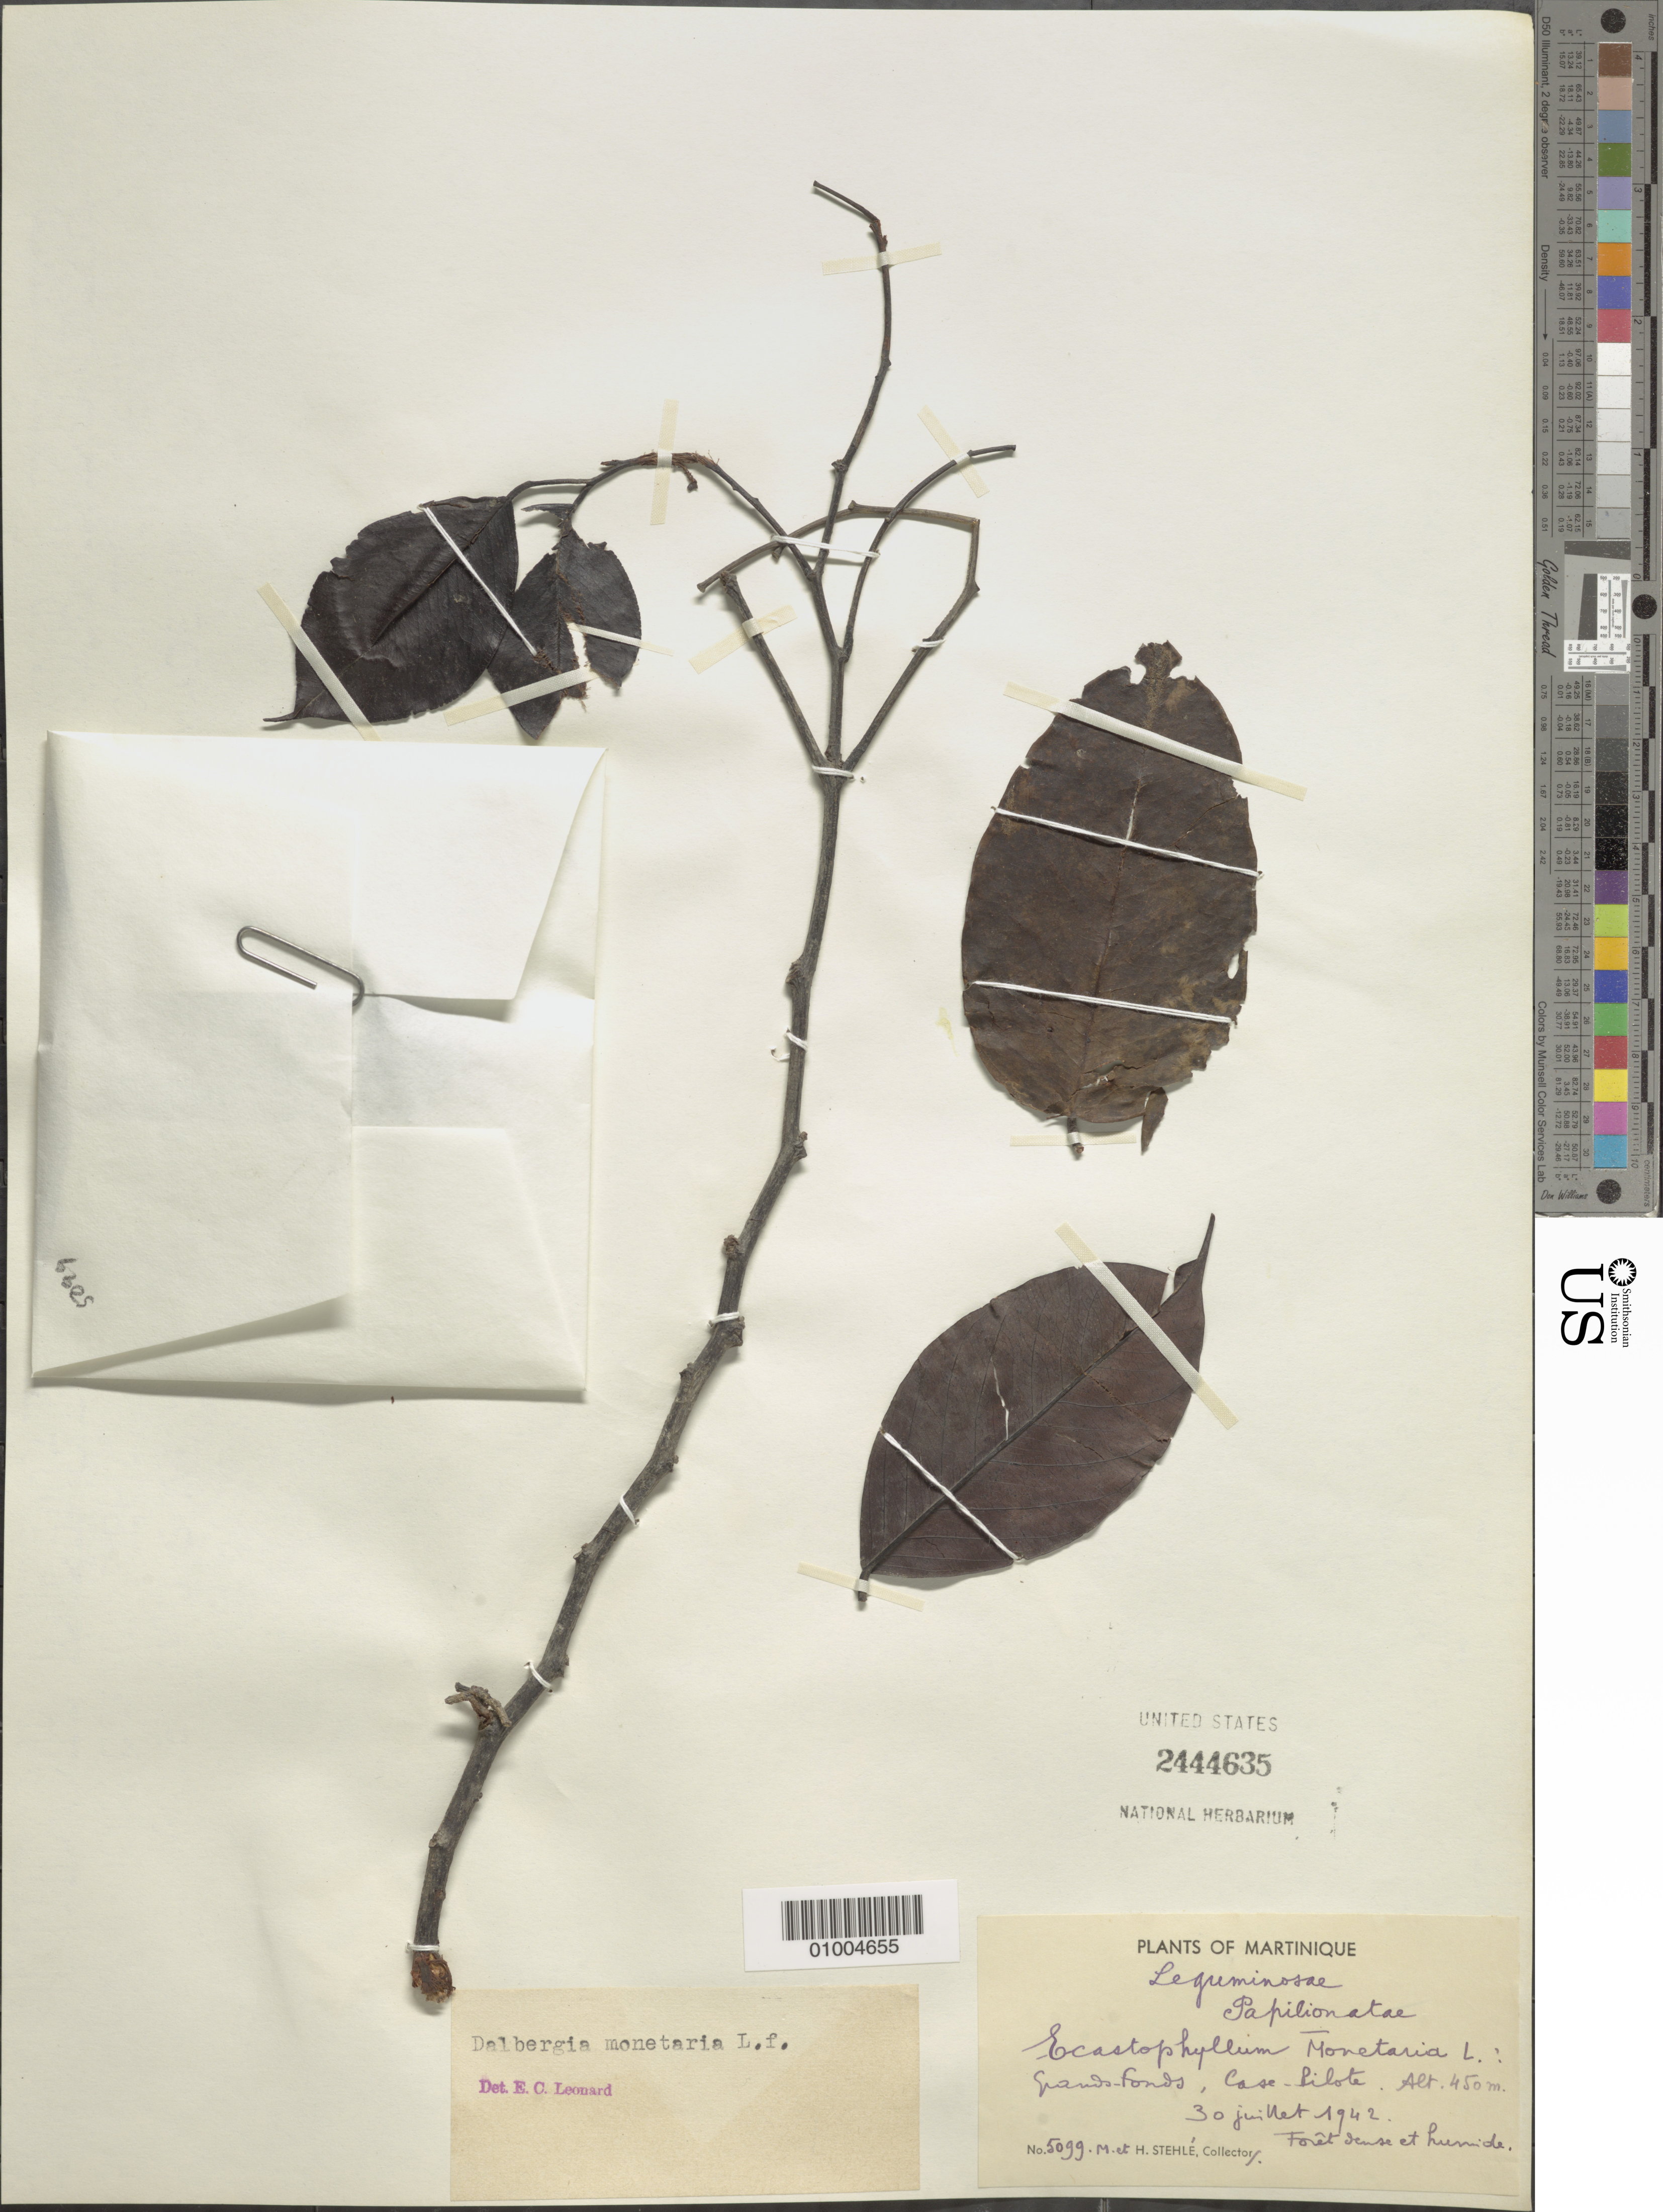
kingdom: Plantae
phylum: Tracheophyta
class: Magnoliopsida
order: Fabales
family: Fabaceae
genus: Dalbergia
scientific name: Dalbergia monetaria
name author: L. f.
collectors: H. Stehlé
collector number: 5099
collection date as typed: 30 Jul 1942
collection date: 1942-07-30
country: Martinique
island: Martinique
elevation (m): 450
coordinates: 0 N, 0 E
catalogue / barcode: US 2444635